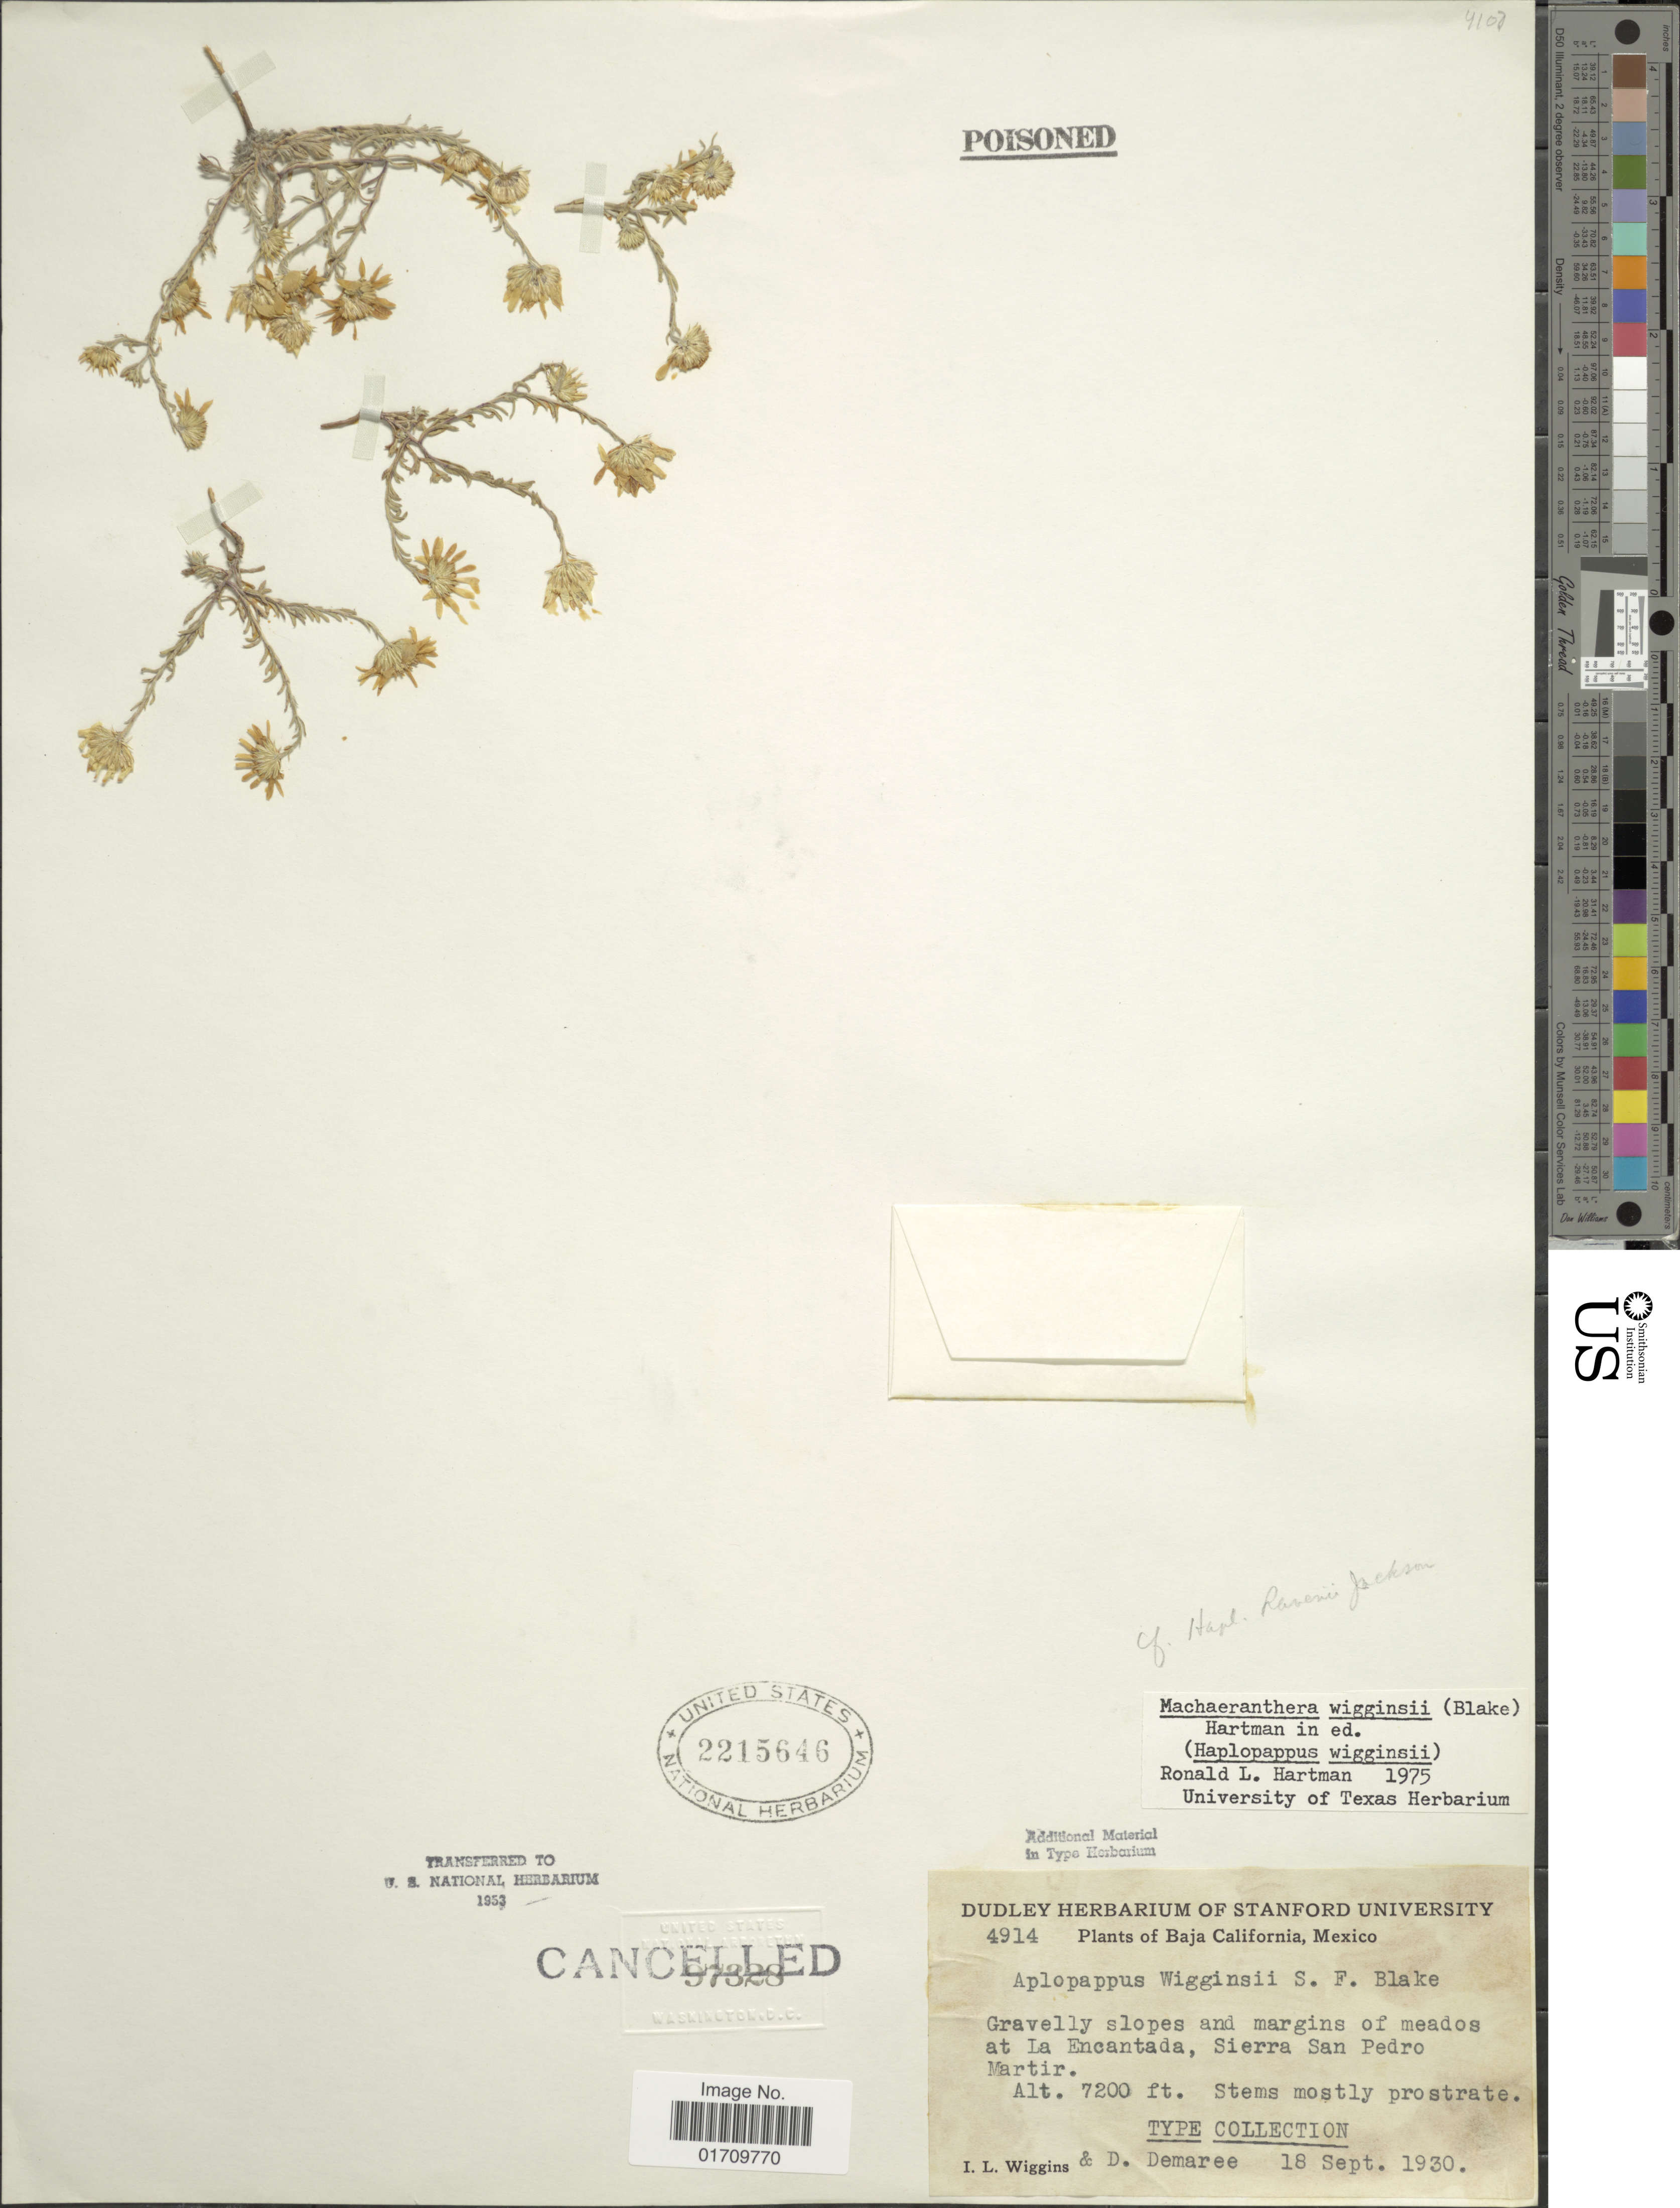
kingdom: Plantae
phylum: Tracheophyta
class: Magnoliopsida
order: Asterales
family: Asteraceae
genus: Machaeranthera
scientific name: Machaeranthera wigginsii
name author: (S.F. Blake) R.L. Hartm.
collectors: I. L. Wiggins & D. Demaree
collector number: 4914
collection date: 1930-09-18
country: Mexico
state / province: Baja California Sur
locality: Margins of meados at La Encantada, Sierra San Pedro Martir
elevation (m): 2195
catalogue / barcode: US 2215646